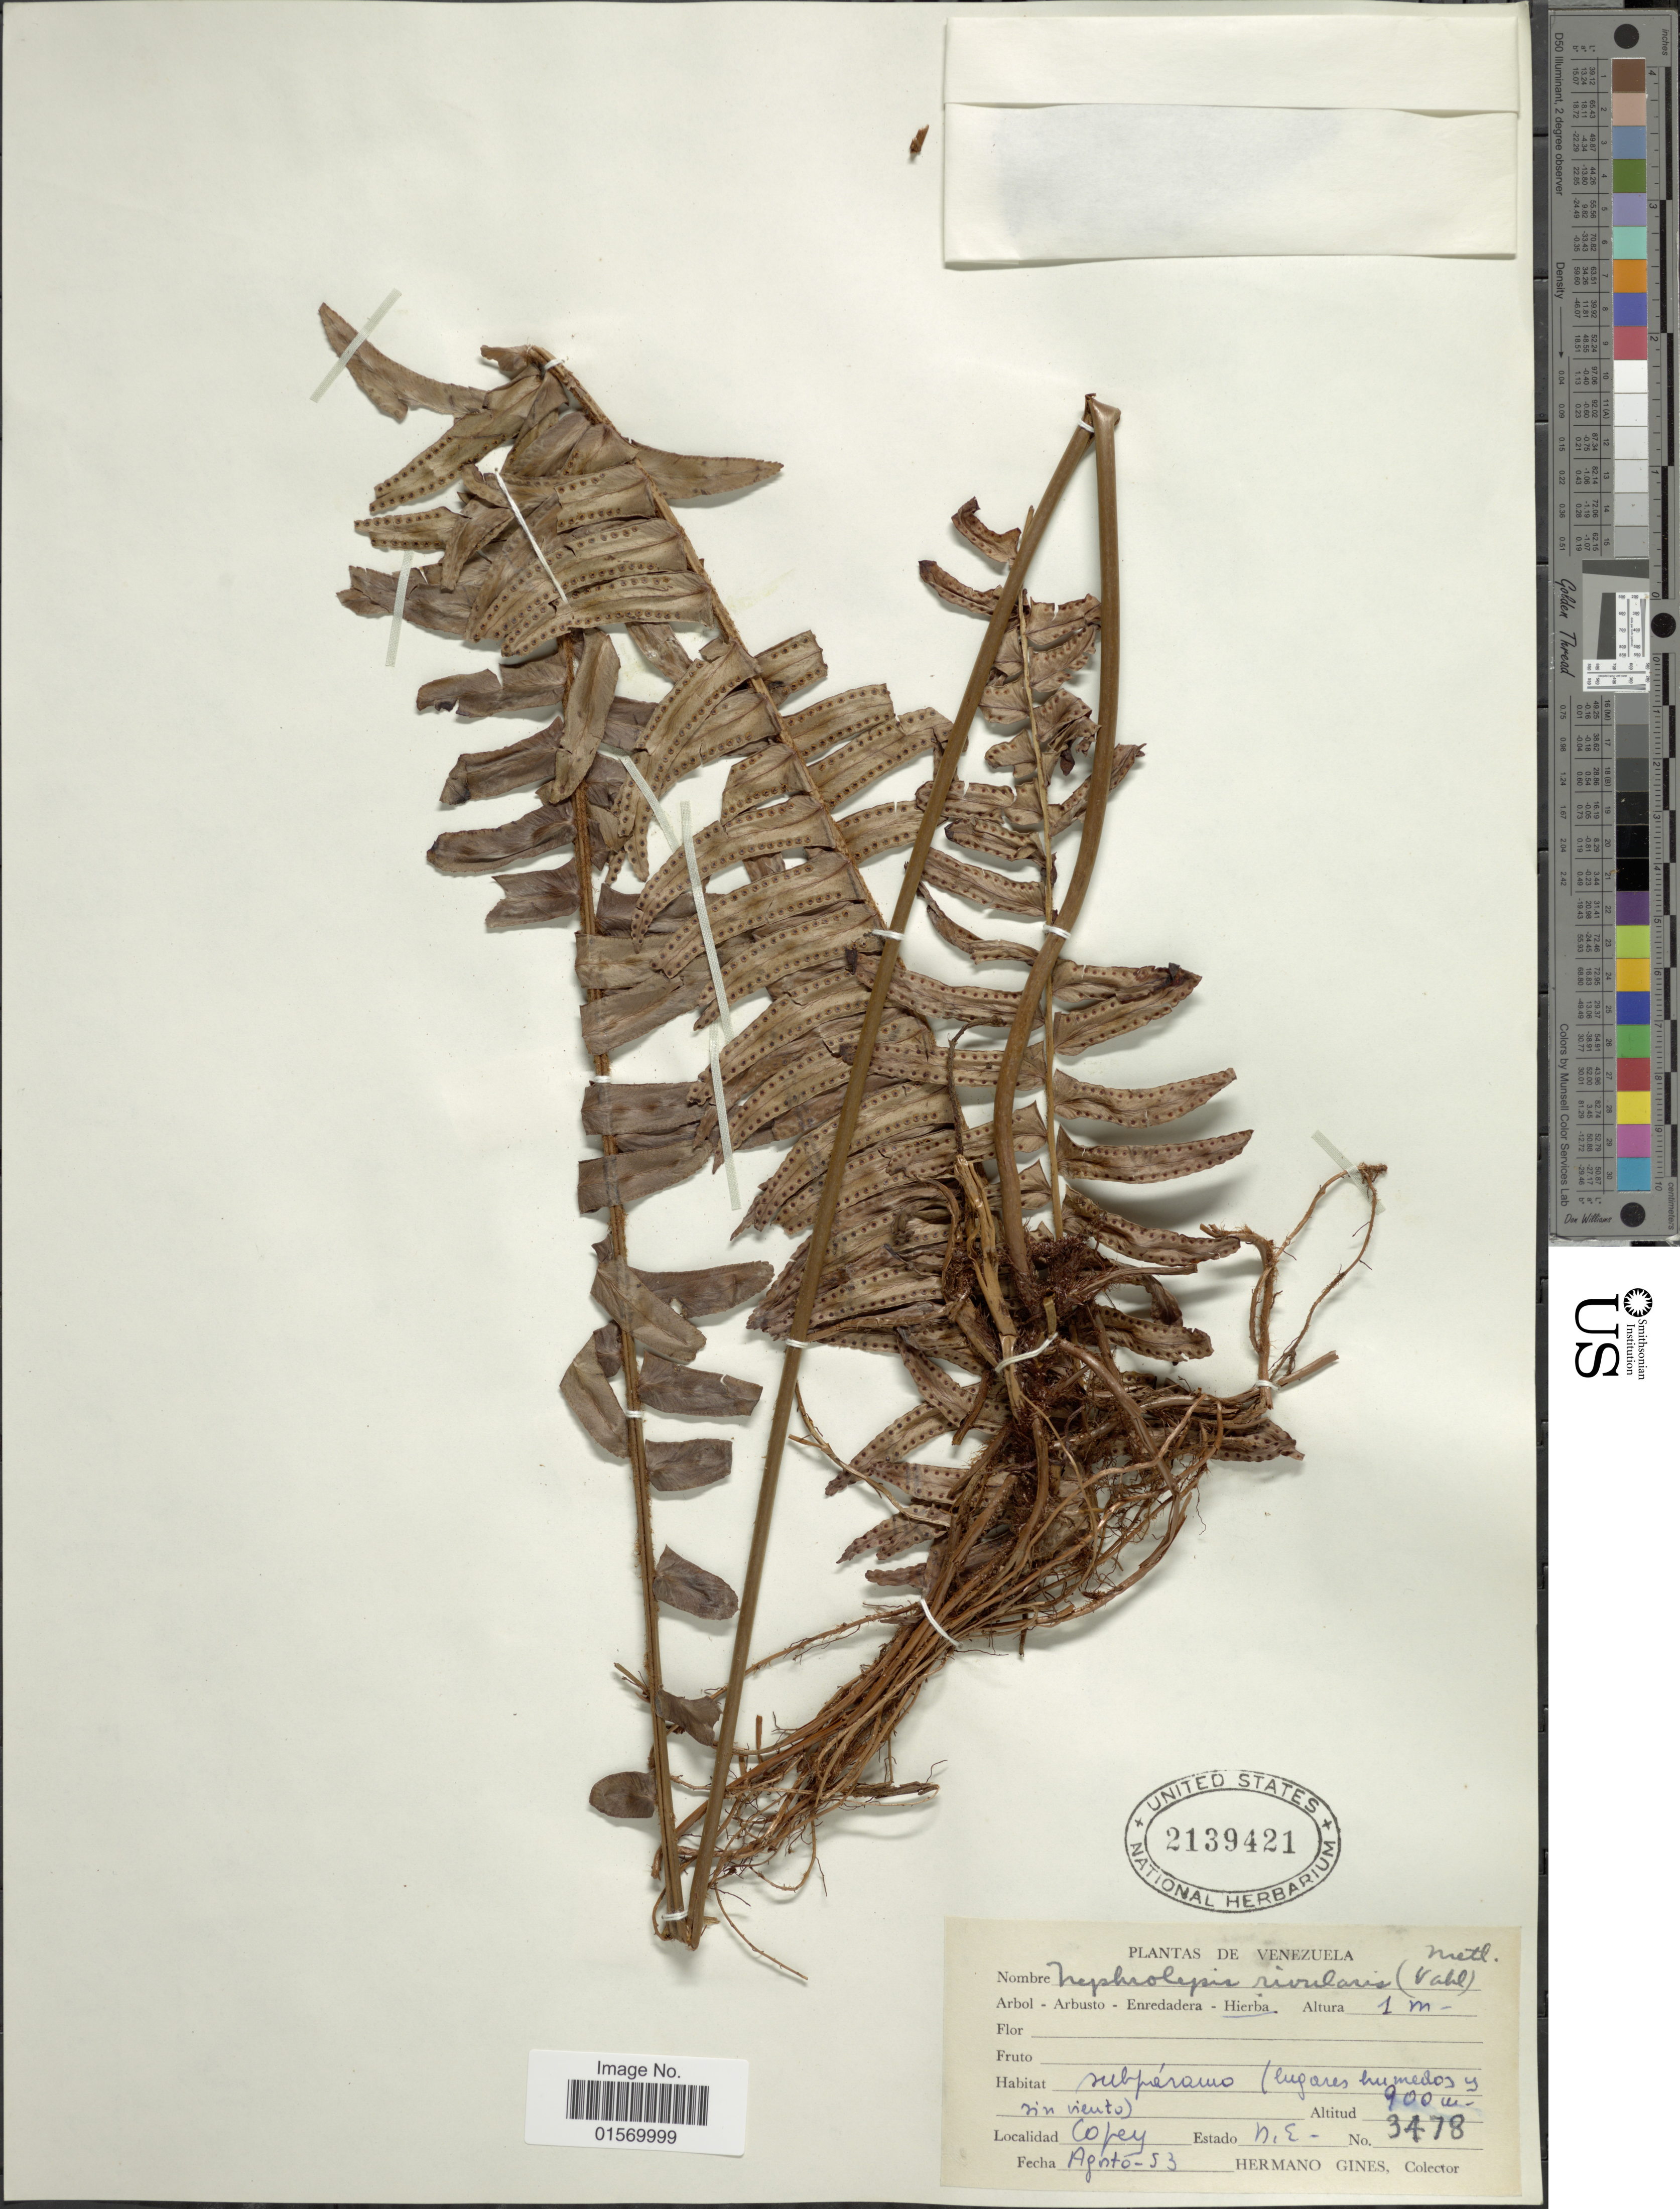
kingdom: Plantae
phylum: Tracheophyta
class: Polypodiopsida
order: Polypodiales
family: Nephrolepidaceae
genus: Nephrolepis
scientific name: Nephrolepis rivularis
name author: (Vahl) Mett. ex Krug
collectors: Bro. Gines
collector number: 3478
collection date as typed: Transcribed d/m/y: /8/53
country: Venezuela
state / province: Nueva Esparta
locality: Copey. Estado N. E.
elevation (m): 900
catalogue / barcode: US 2139421